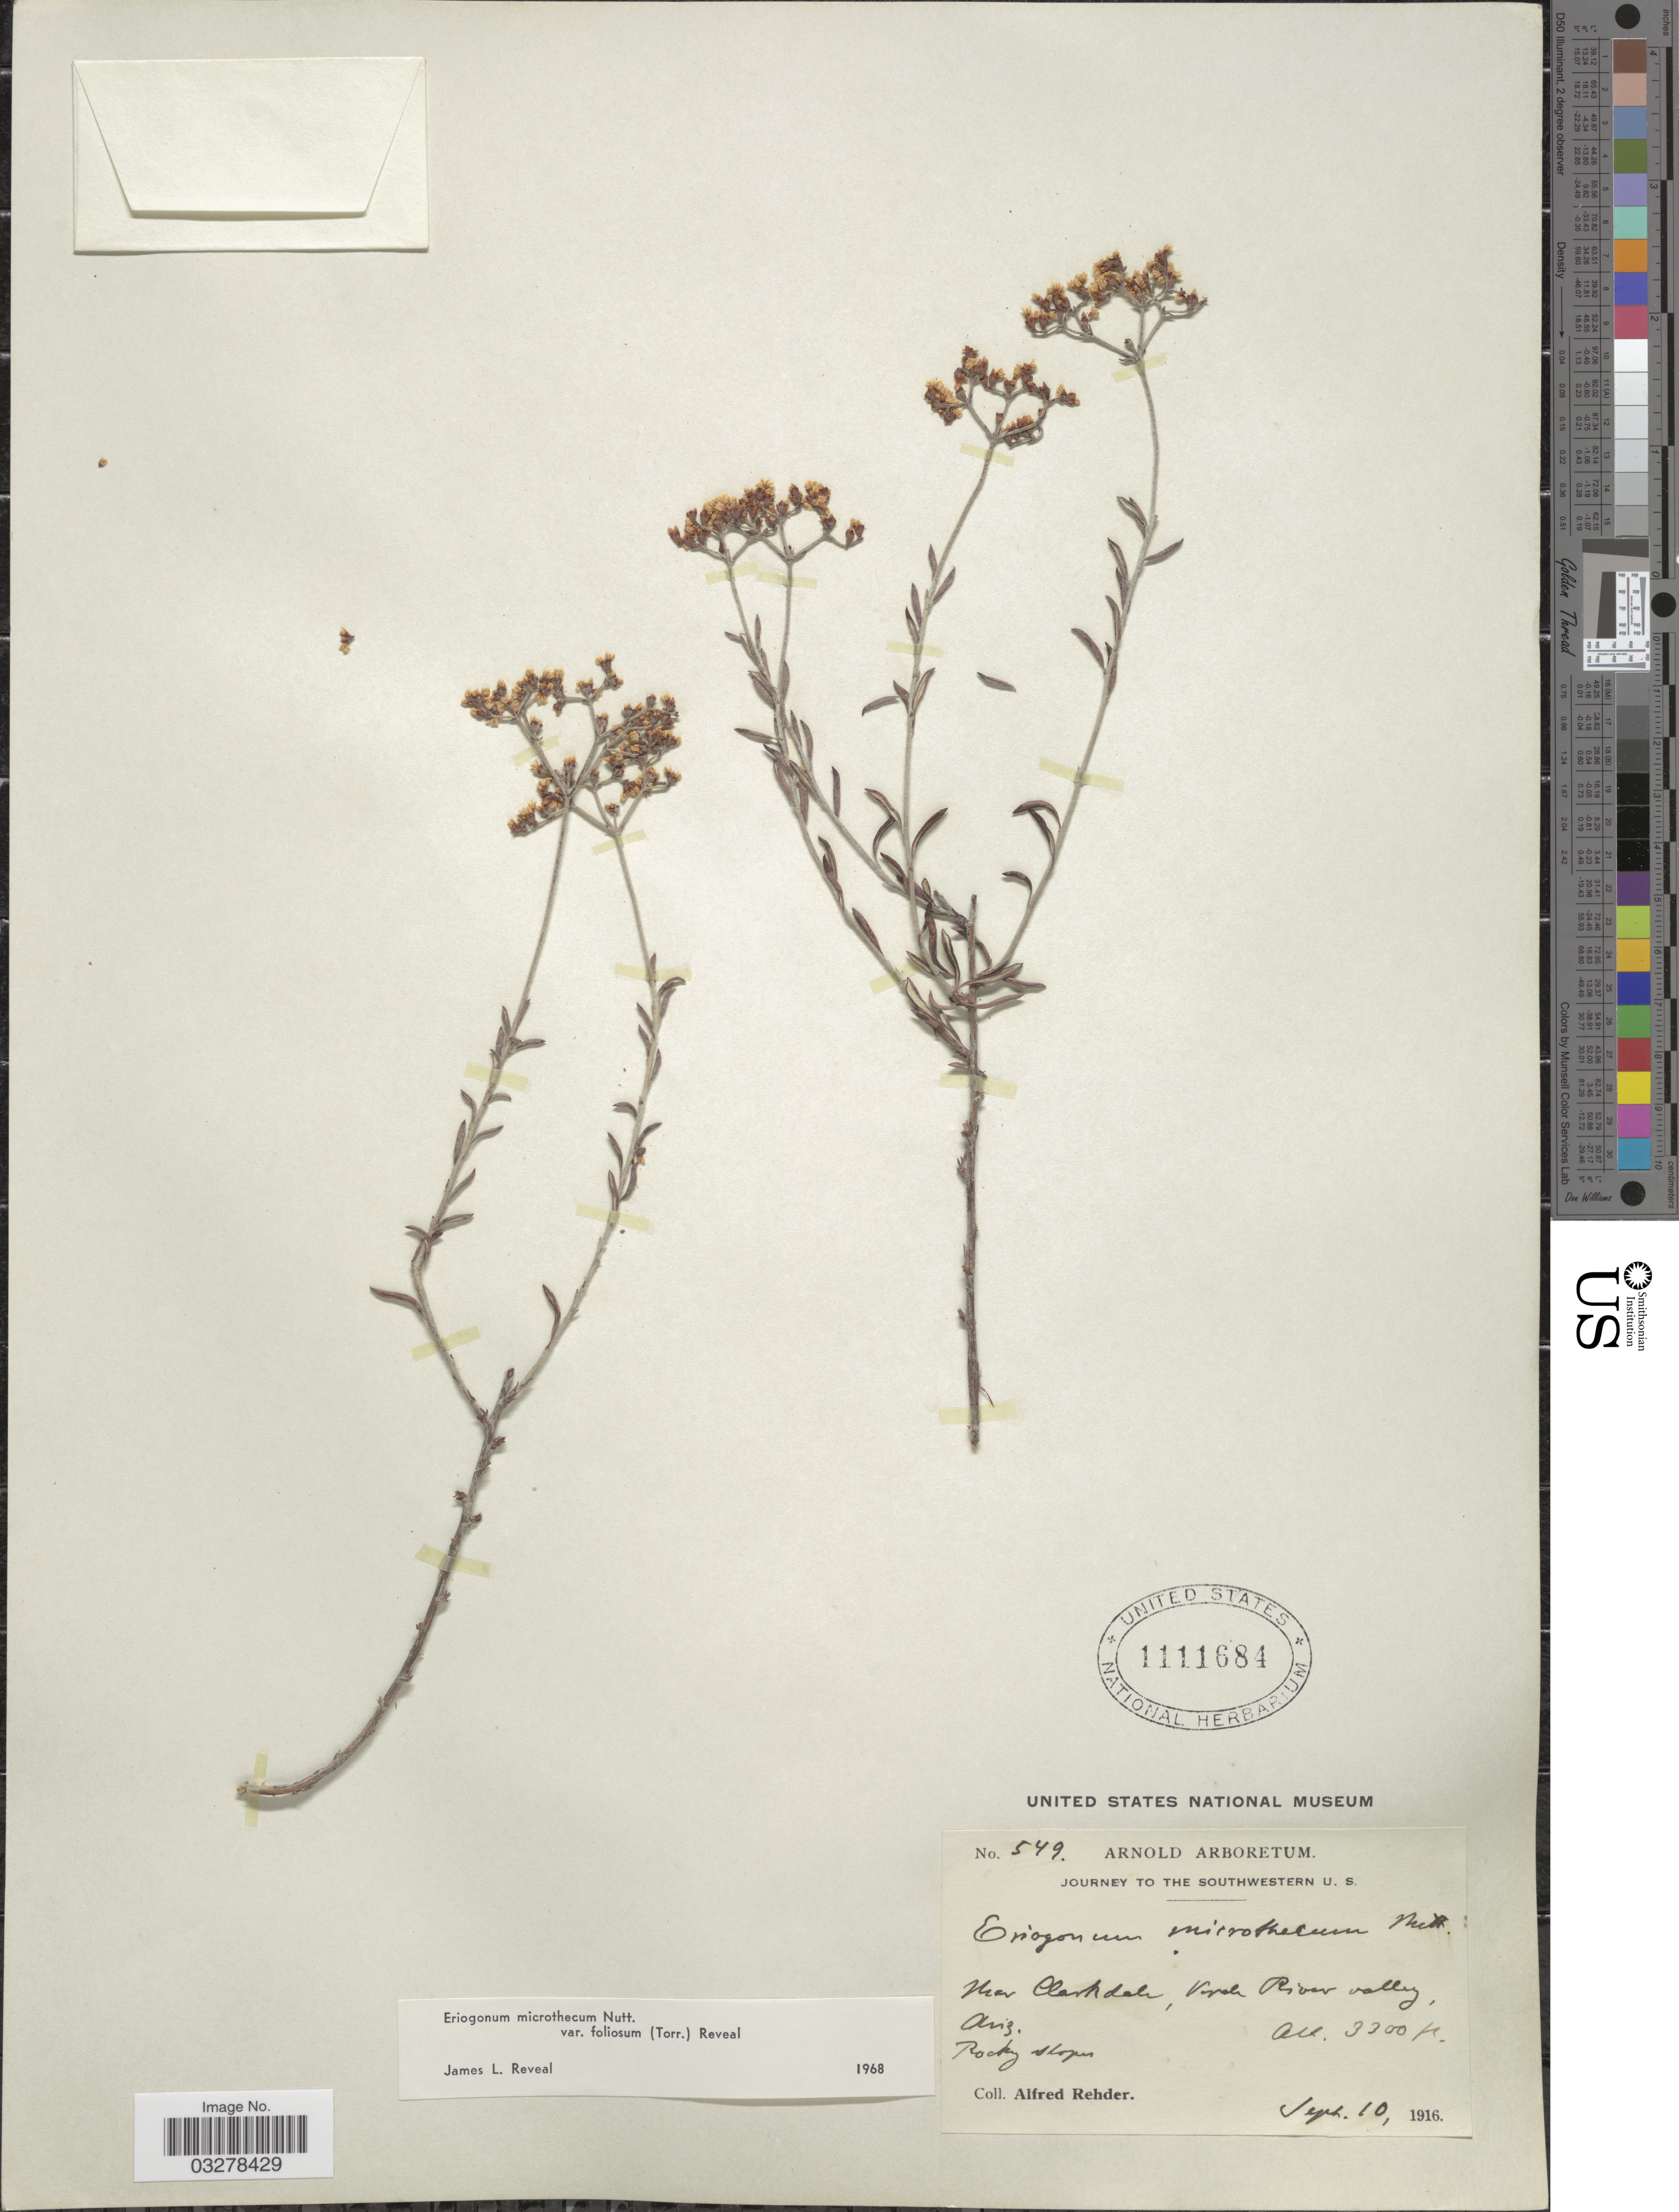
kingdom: Plantae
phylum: Tracheophyta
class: Magnoliopsida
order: Caryophyllales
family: Polygonaceae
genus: Eriogonum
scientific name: Eriogonum microtheca var. foliosum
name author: (Torr. & A. Gray) Reveal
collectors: A. Rehder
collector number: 549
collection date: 1916-09-10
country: United States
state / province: Arizona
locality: Southwestern U. S. Near Clarkdale, Verde River valley.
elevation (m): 1006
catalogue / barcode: US 1111684